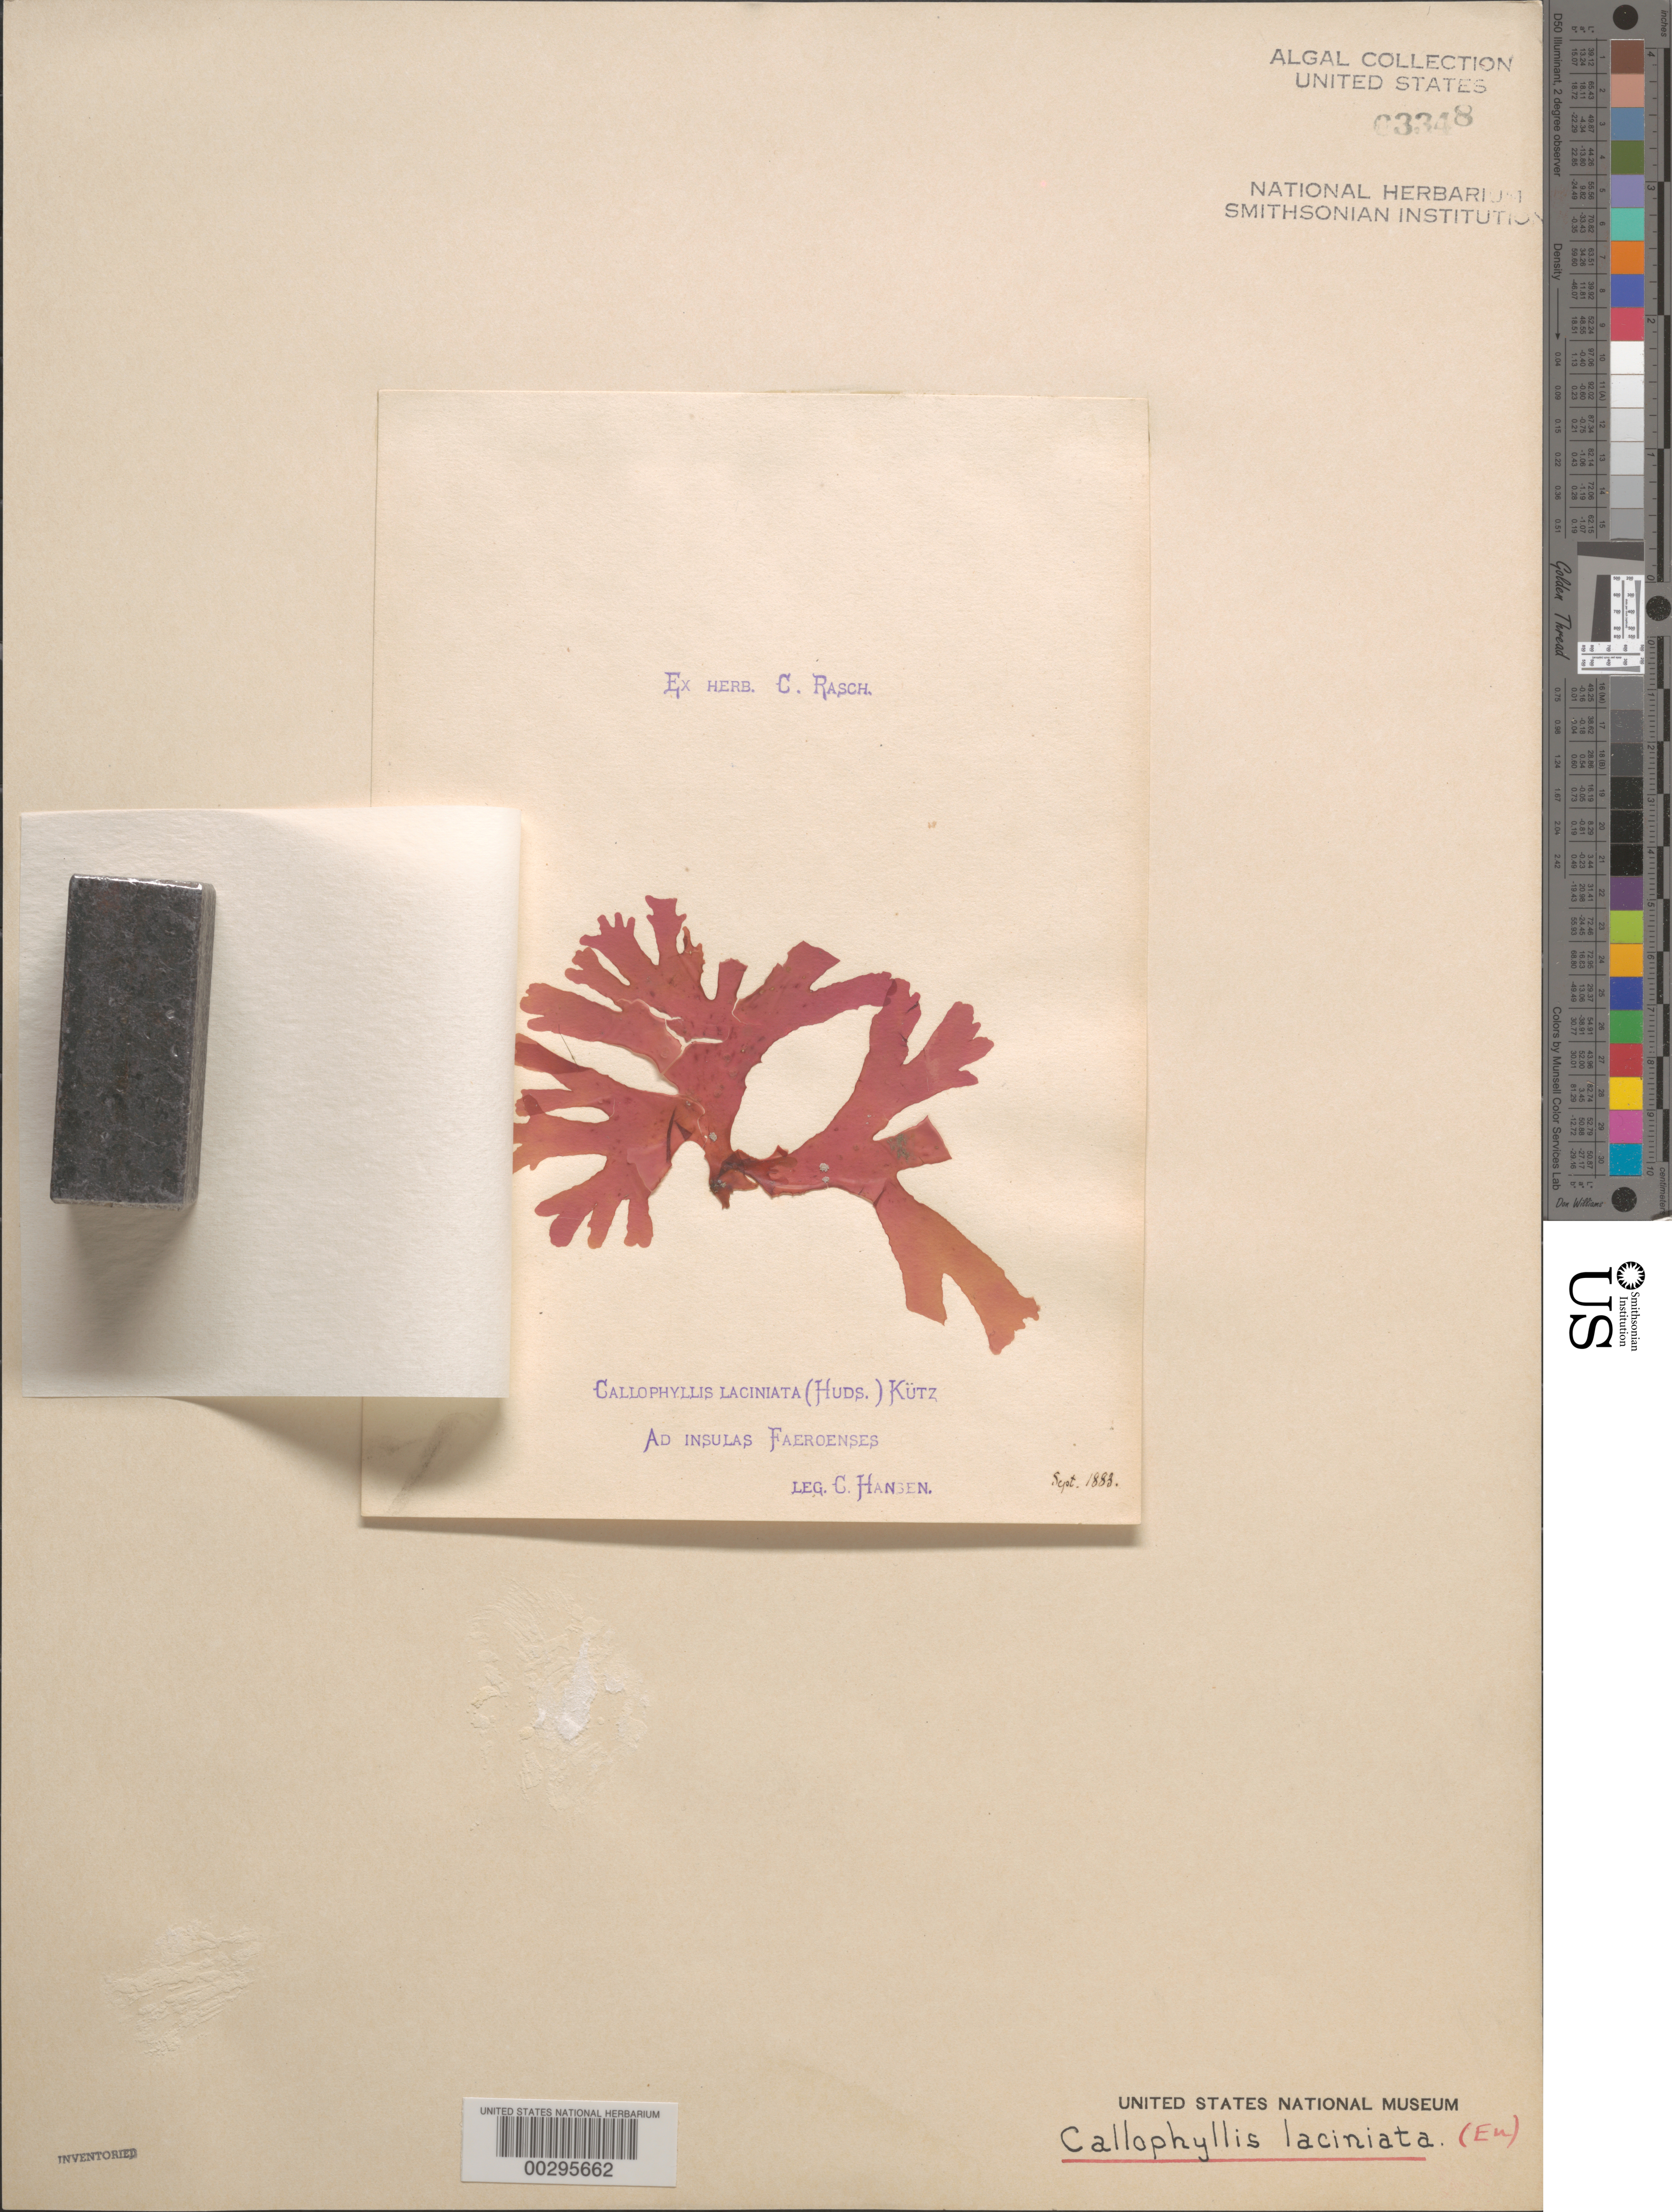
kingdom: Plantae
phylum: Rhodophyta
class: Florideophyceae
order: Gigartinales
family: Kallymeniaceae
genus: Metacallophyllis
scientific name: Metacallophyllis laciniata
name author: (Hudson) Vergés & L. Le Gall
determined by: Algae name updating Project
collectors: C. Hansen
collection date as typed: Sep 1883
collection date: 1883-09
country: Faroe Islands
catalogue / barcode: US 3348